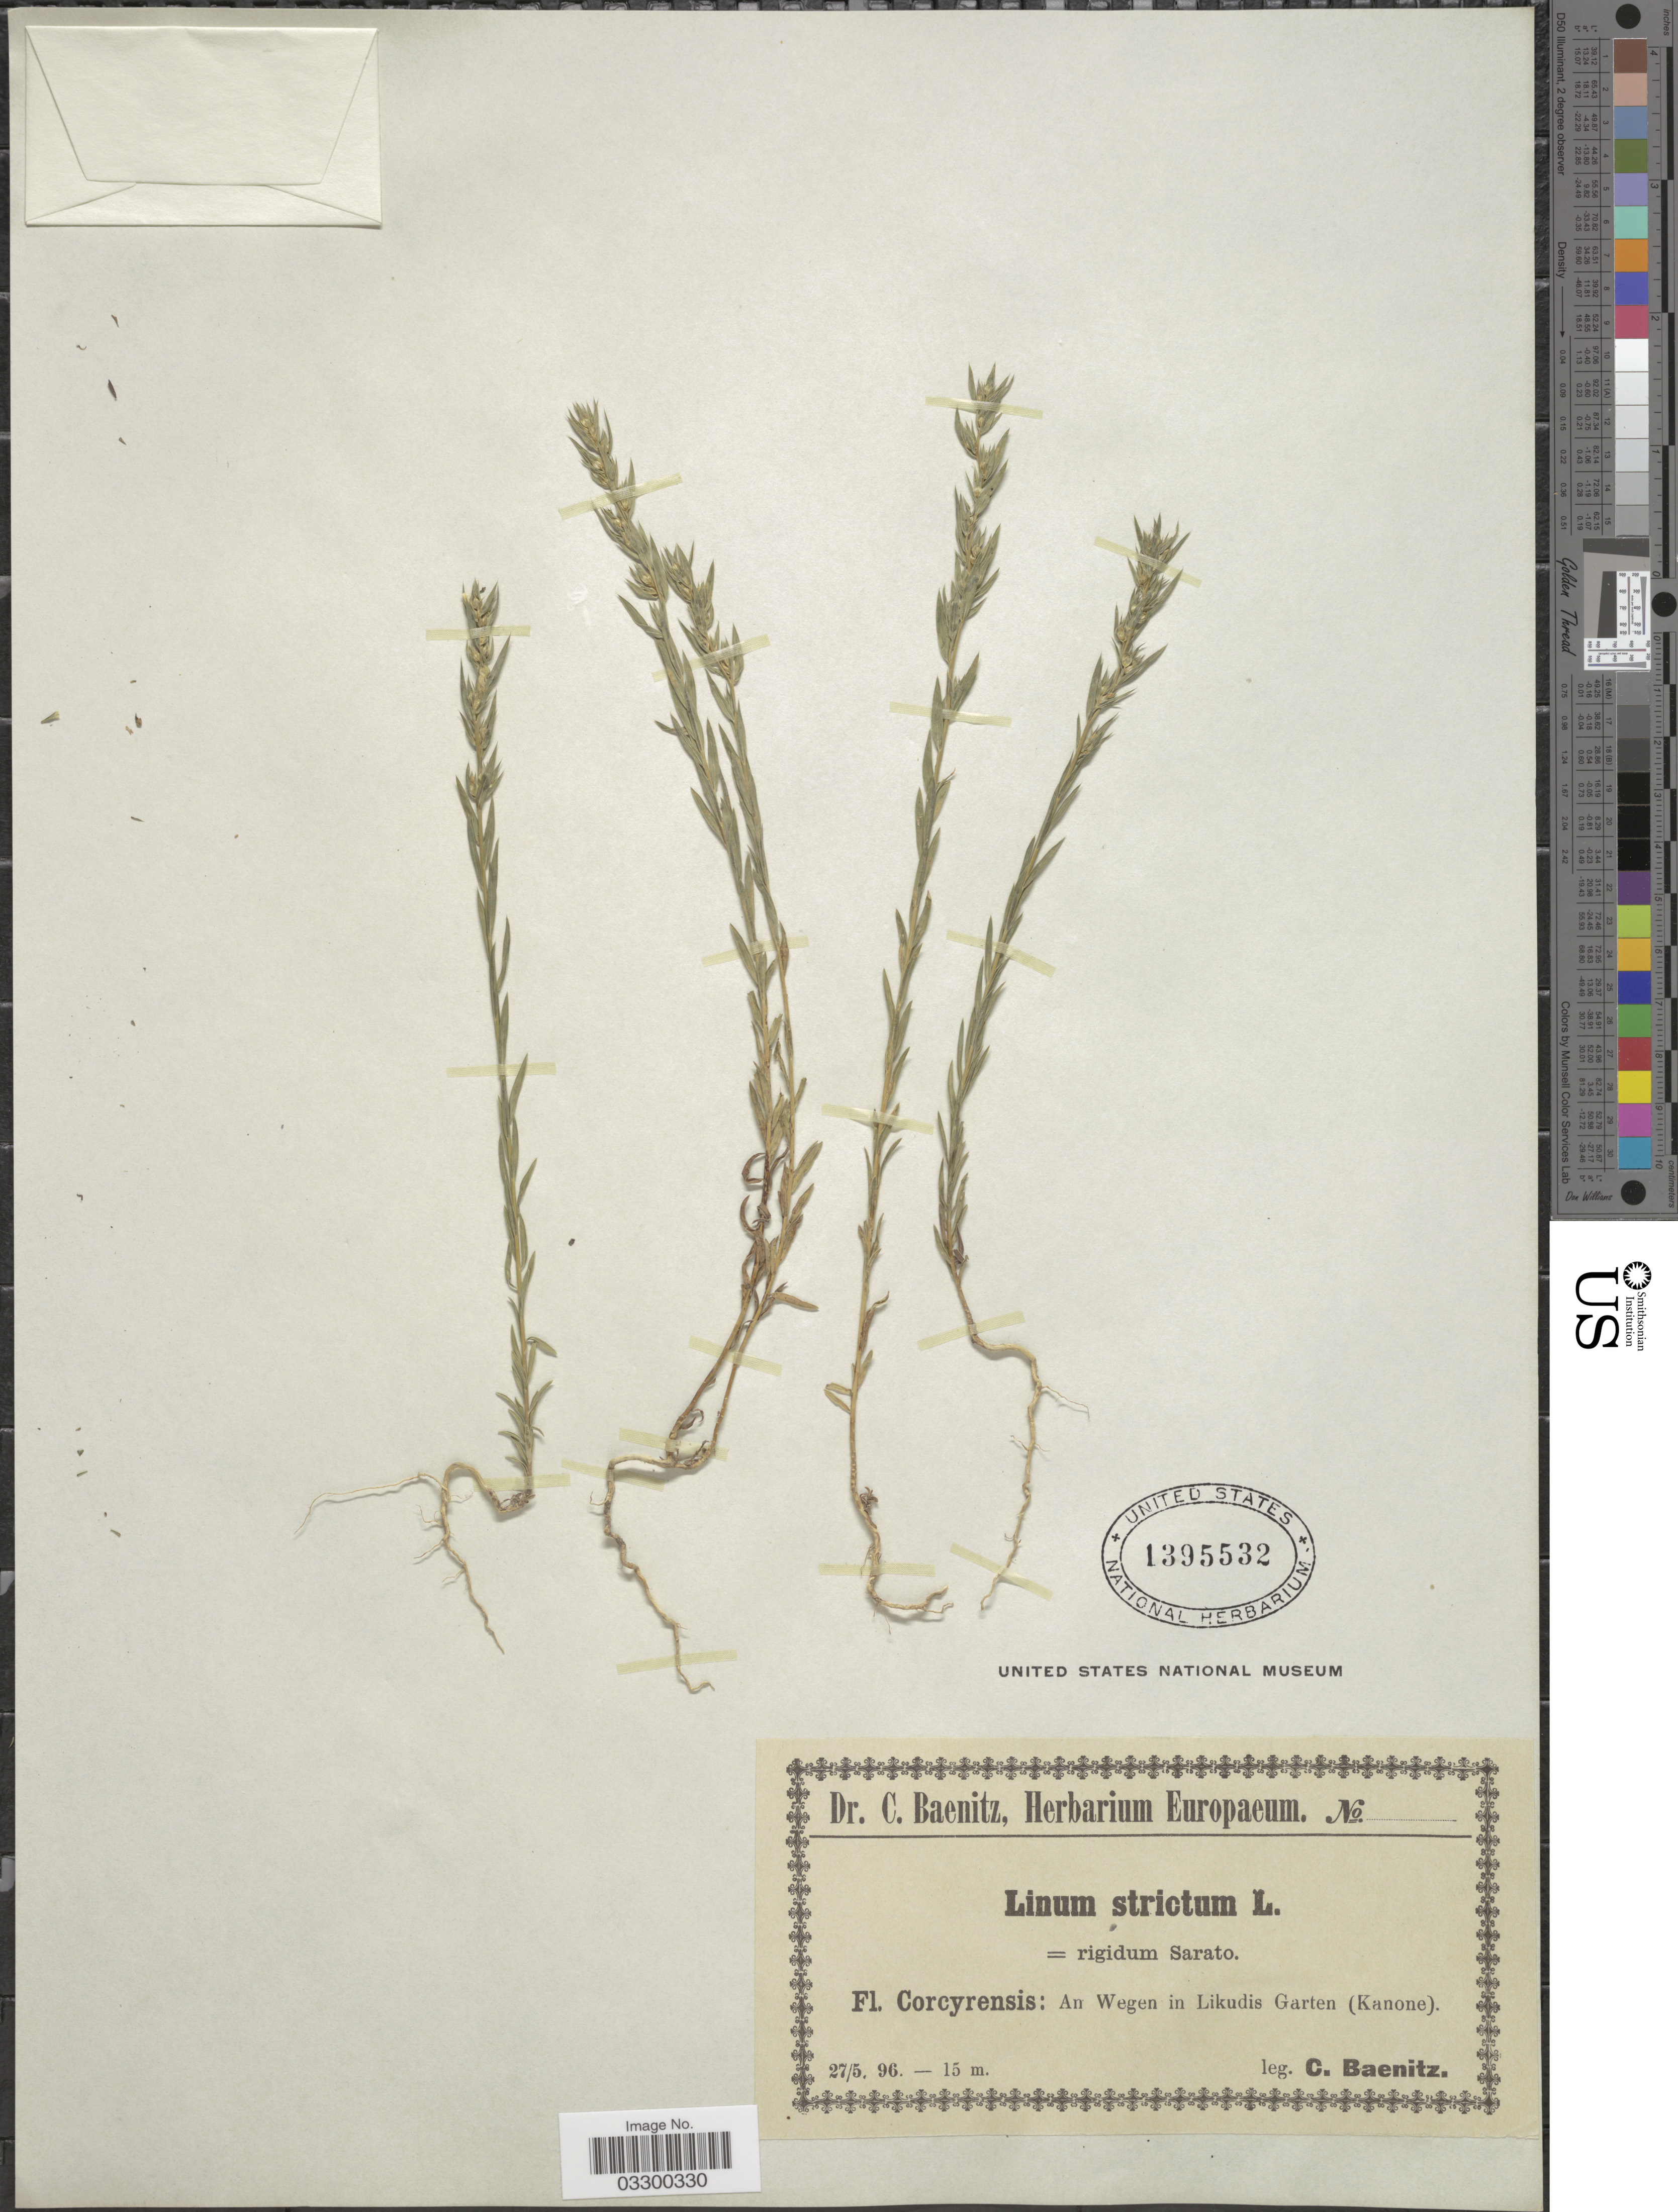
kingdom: Plantae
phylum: Tracheophyta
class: Magnoliopsida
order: Malpighiales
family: Linaceae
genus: Linum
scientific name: Linum strictum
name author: L.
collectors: C. G. Baenitz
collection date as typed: Transcribed d/m/y: 27/5/96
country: Greece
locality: Corcyrensis: An Wegen in Likudis Garten (Kanone).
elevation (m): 15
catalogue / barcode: US 1395532